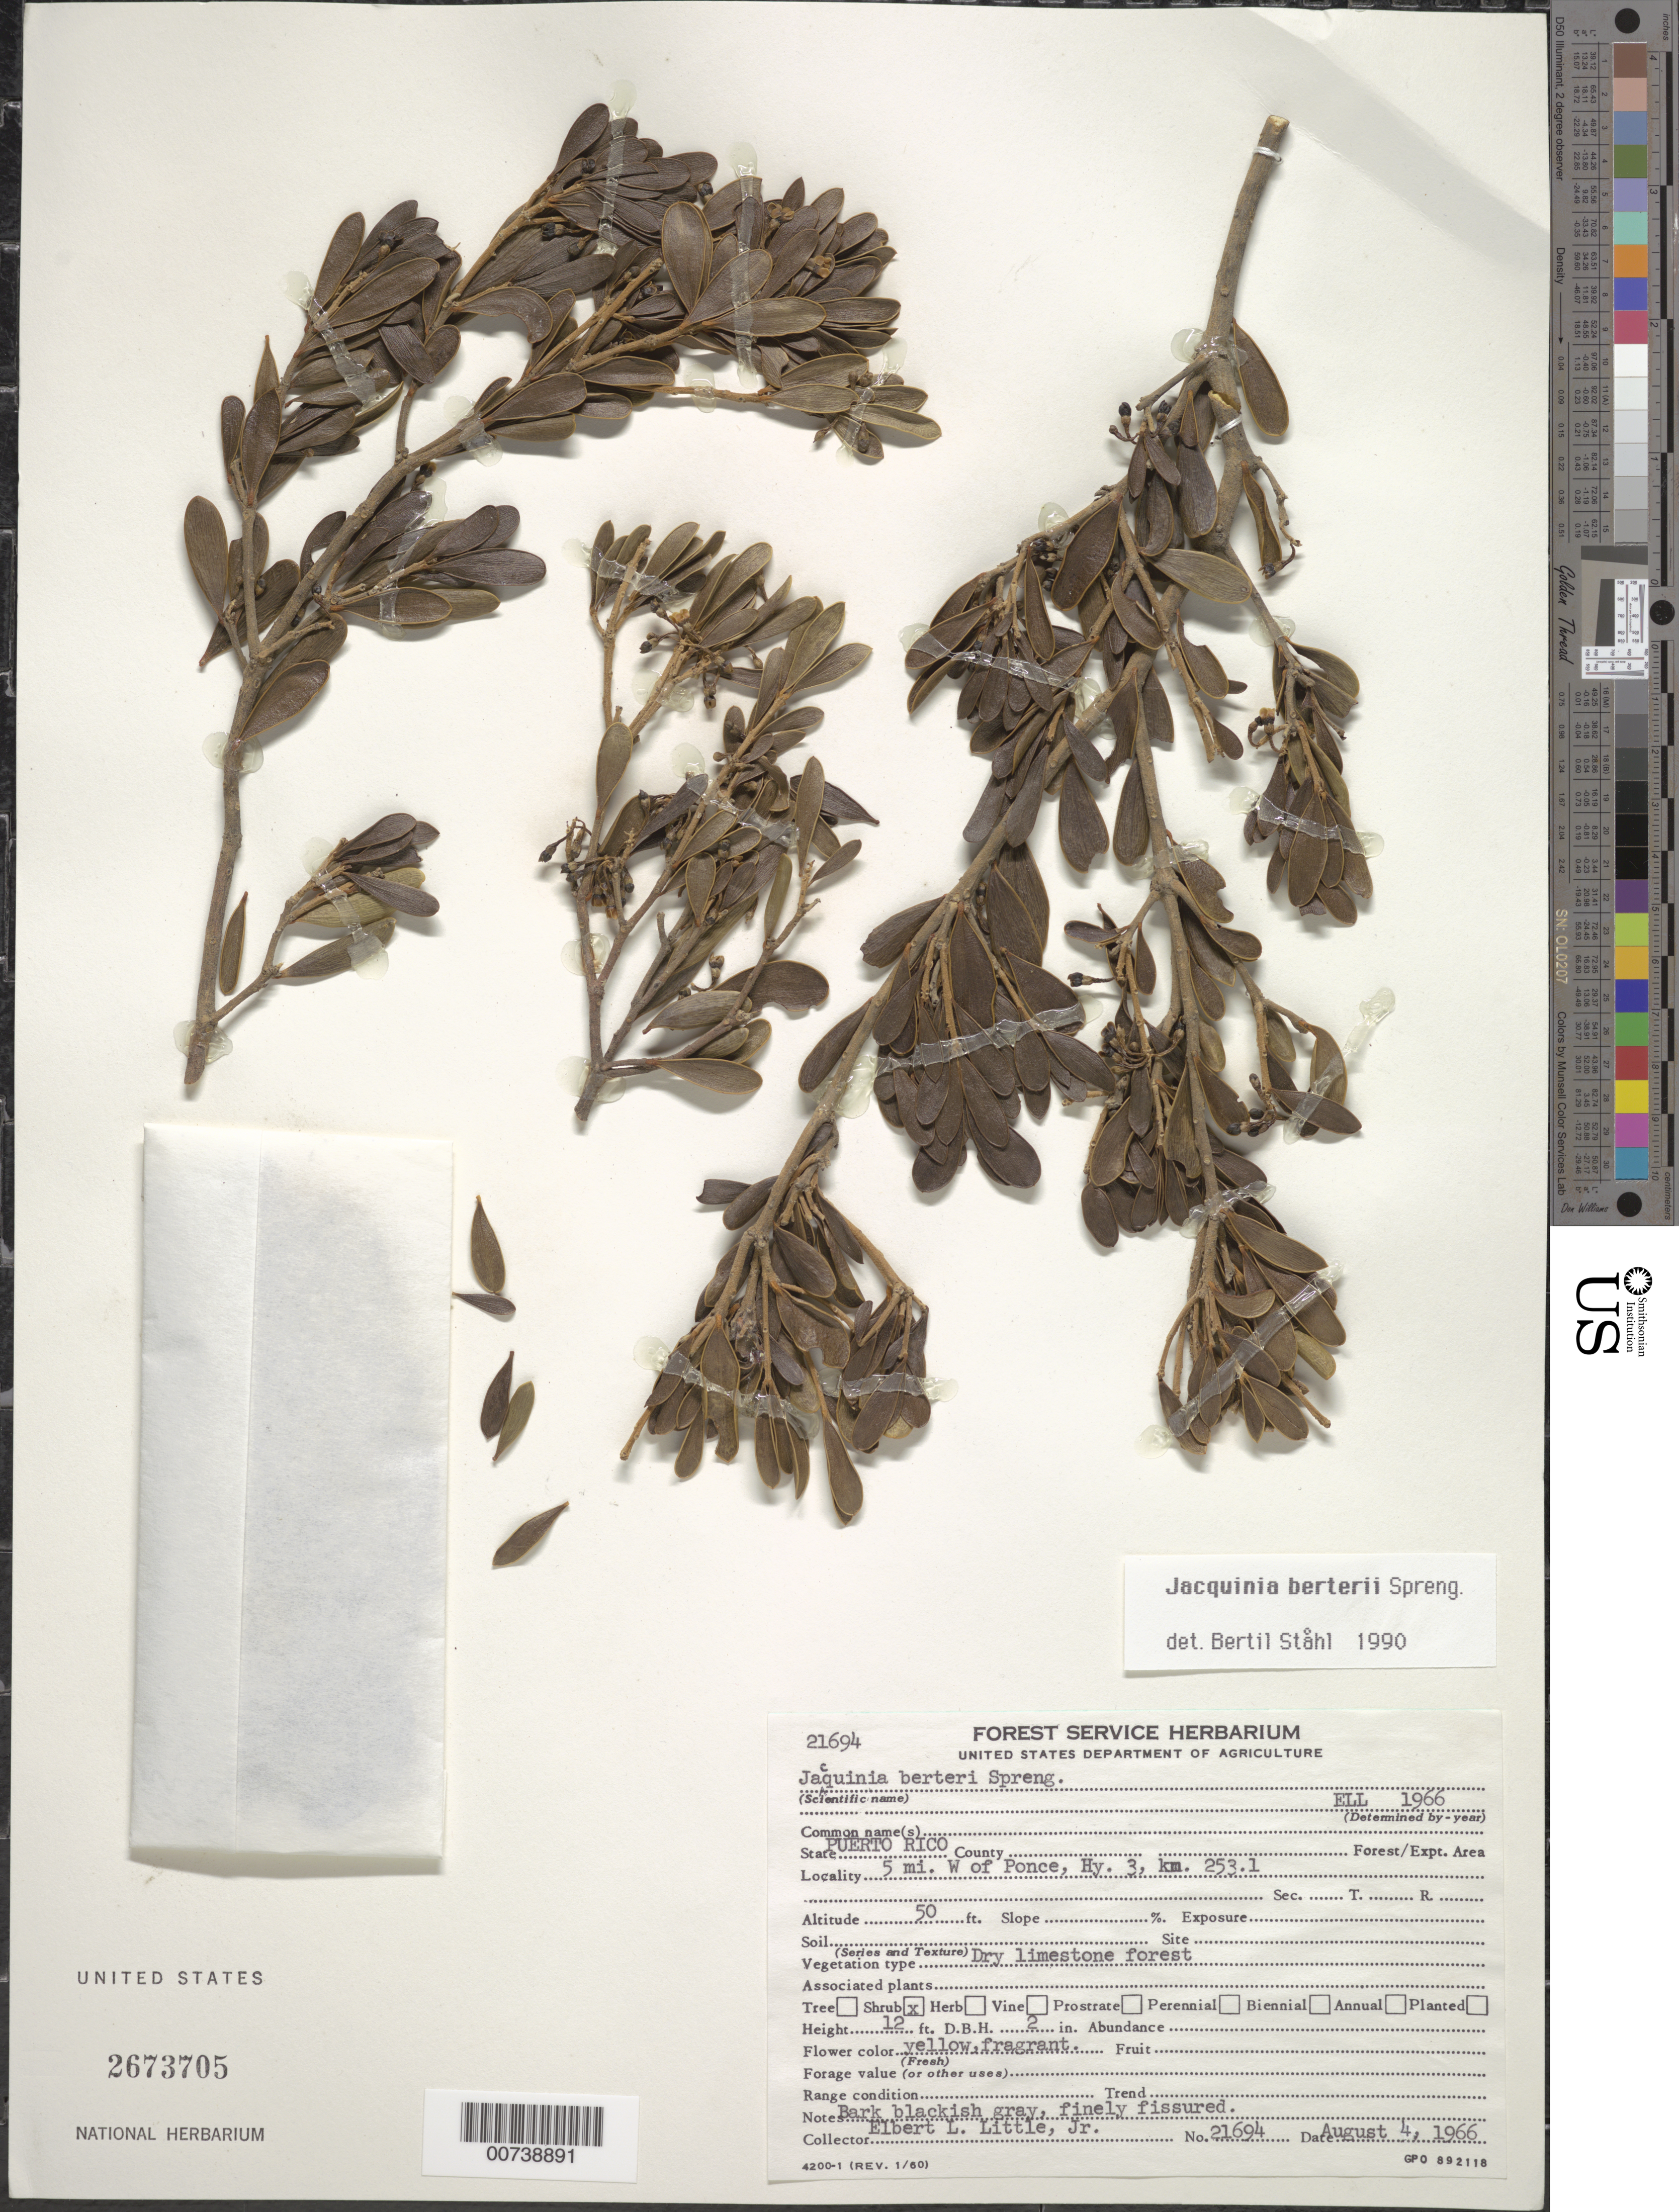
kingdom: Plantae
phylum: Tracheophyta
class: Magnoliopsida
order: Ericales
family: Primulaceae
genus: Jacquinia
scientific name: Jacquinia berteroi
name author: Spreng.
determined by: Ståhl, B.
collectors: E. L. Little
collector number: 21694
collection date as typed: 04 Aug 1966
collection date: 1966-08-04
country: Puerto Rico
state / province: Ponce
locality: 5 miles West of Ponce, Hy 3, km 253.1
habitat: Dry limestone forest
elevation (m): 15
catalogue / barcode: US 2673705